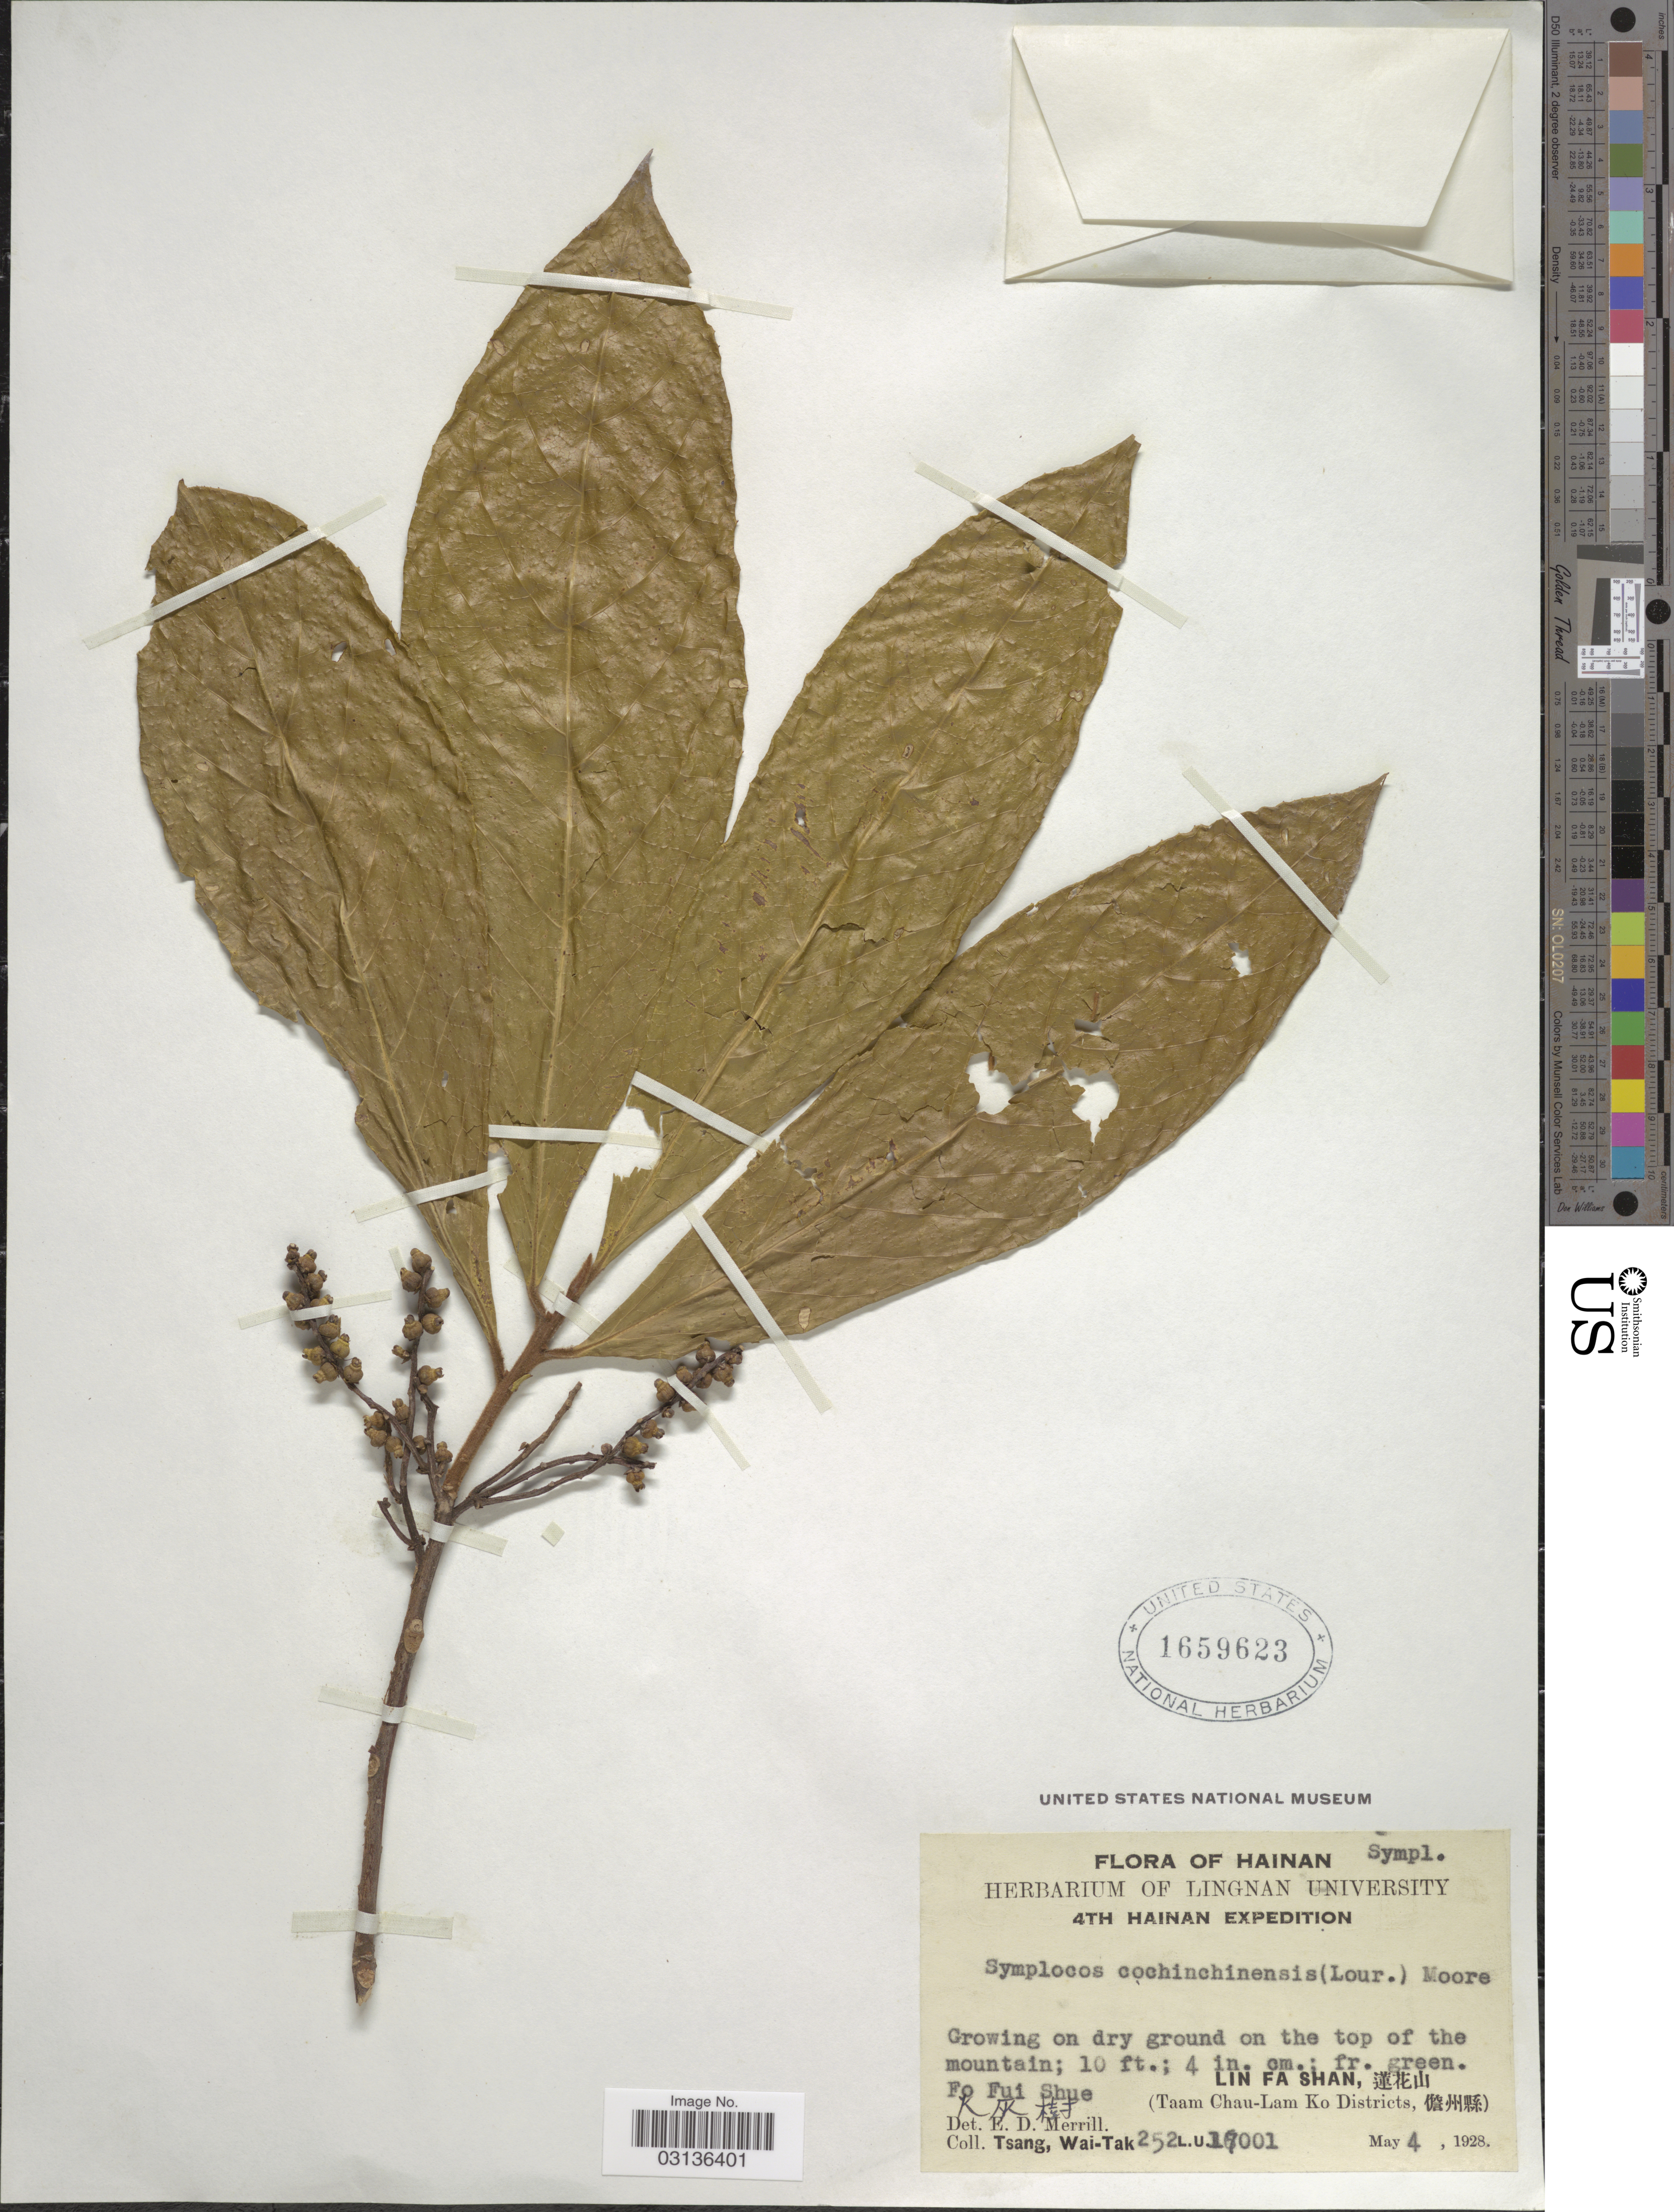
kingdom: Plantae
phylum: Tracheophyta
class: Magnoliopsida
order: Ericales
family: Symplocaceae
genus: Symplocos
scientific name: Symplocos cochinchinensis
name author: (Lour.) S. Moore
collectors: W. T. Tsang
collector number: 252L.U.17001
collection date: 1928-05-04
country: China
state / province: Hainan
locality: Fo Fui Shue. Lin Fa Shan (Taam Chau-Lam Ko Districts).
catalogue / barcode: US 1659623